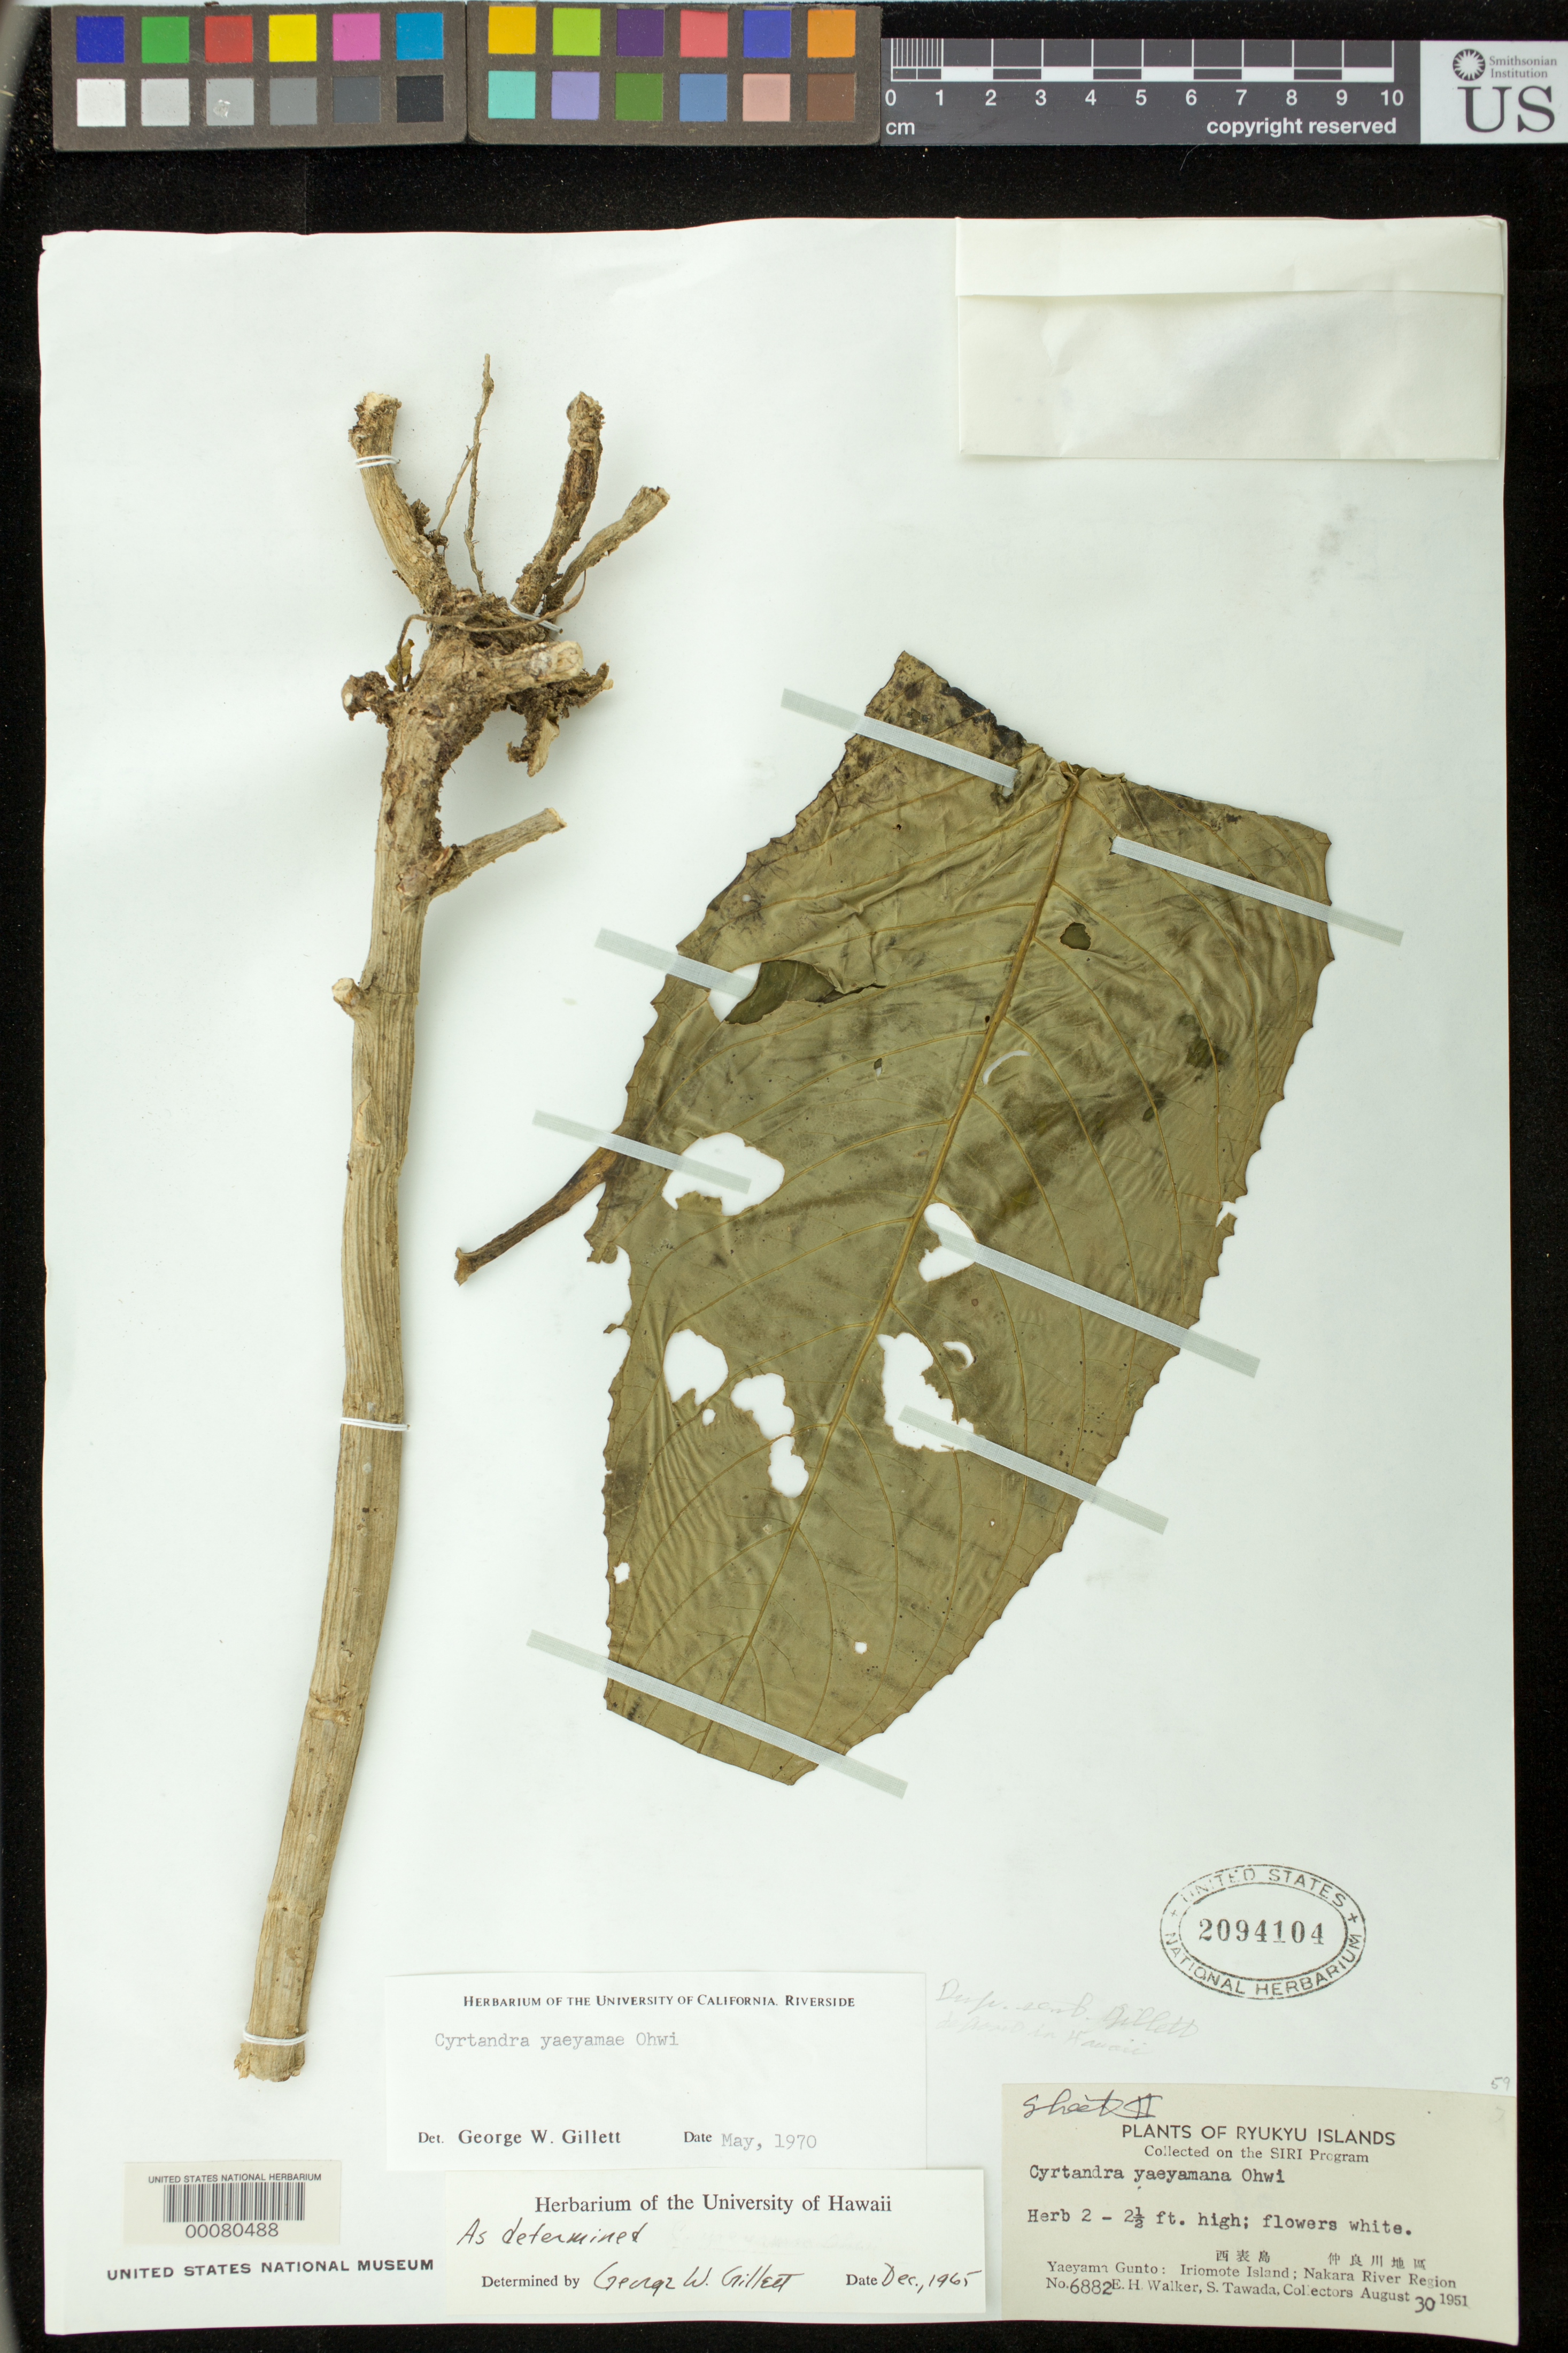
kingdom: Plantae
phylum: Tracheophyta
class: Magnoliopsida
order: Lamiales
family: Gesneriaceae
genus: Cyrtandra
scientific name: Cyrtandra yaeyamae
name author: Ohwi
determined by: Gillett, G. W.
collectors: E. H. Walker & S. Tawada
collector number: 6882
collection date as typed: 30 Aug 1951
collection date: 1951-08-30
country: Japan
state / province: Okinawa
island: Okinawa I.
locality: Yaeyama gunto, iriomote island, nakara river region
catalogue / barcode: US 2094104